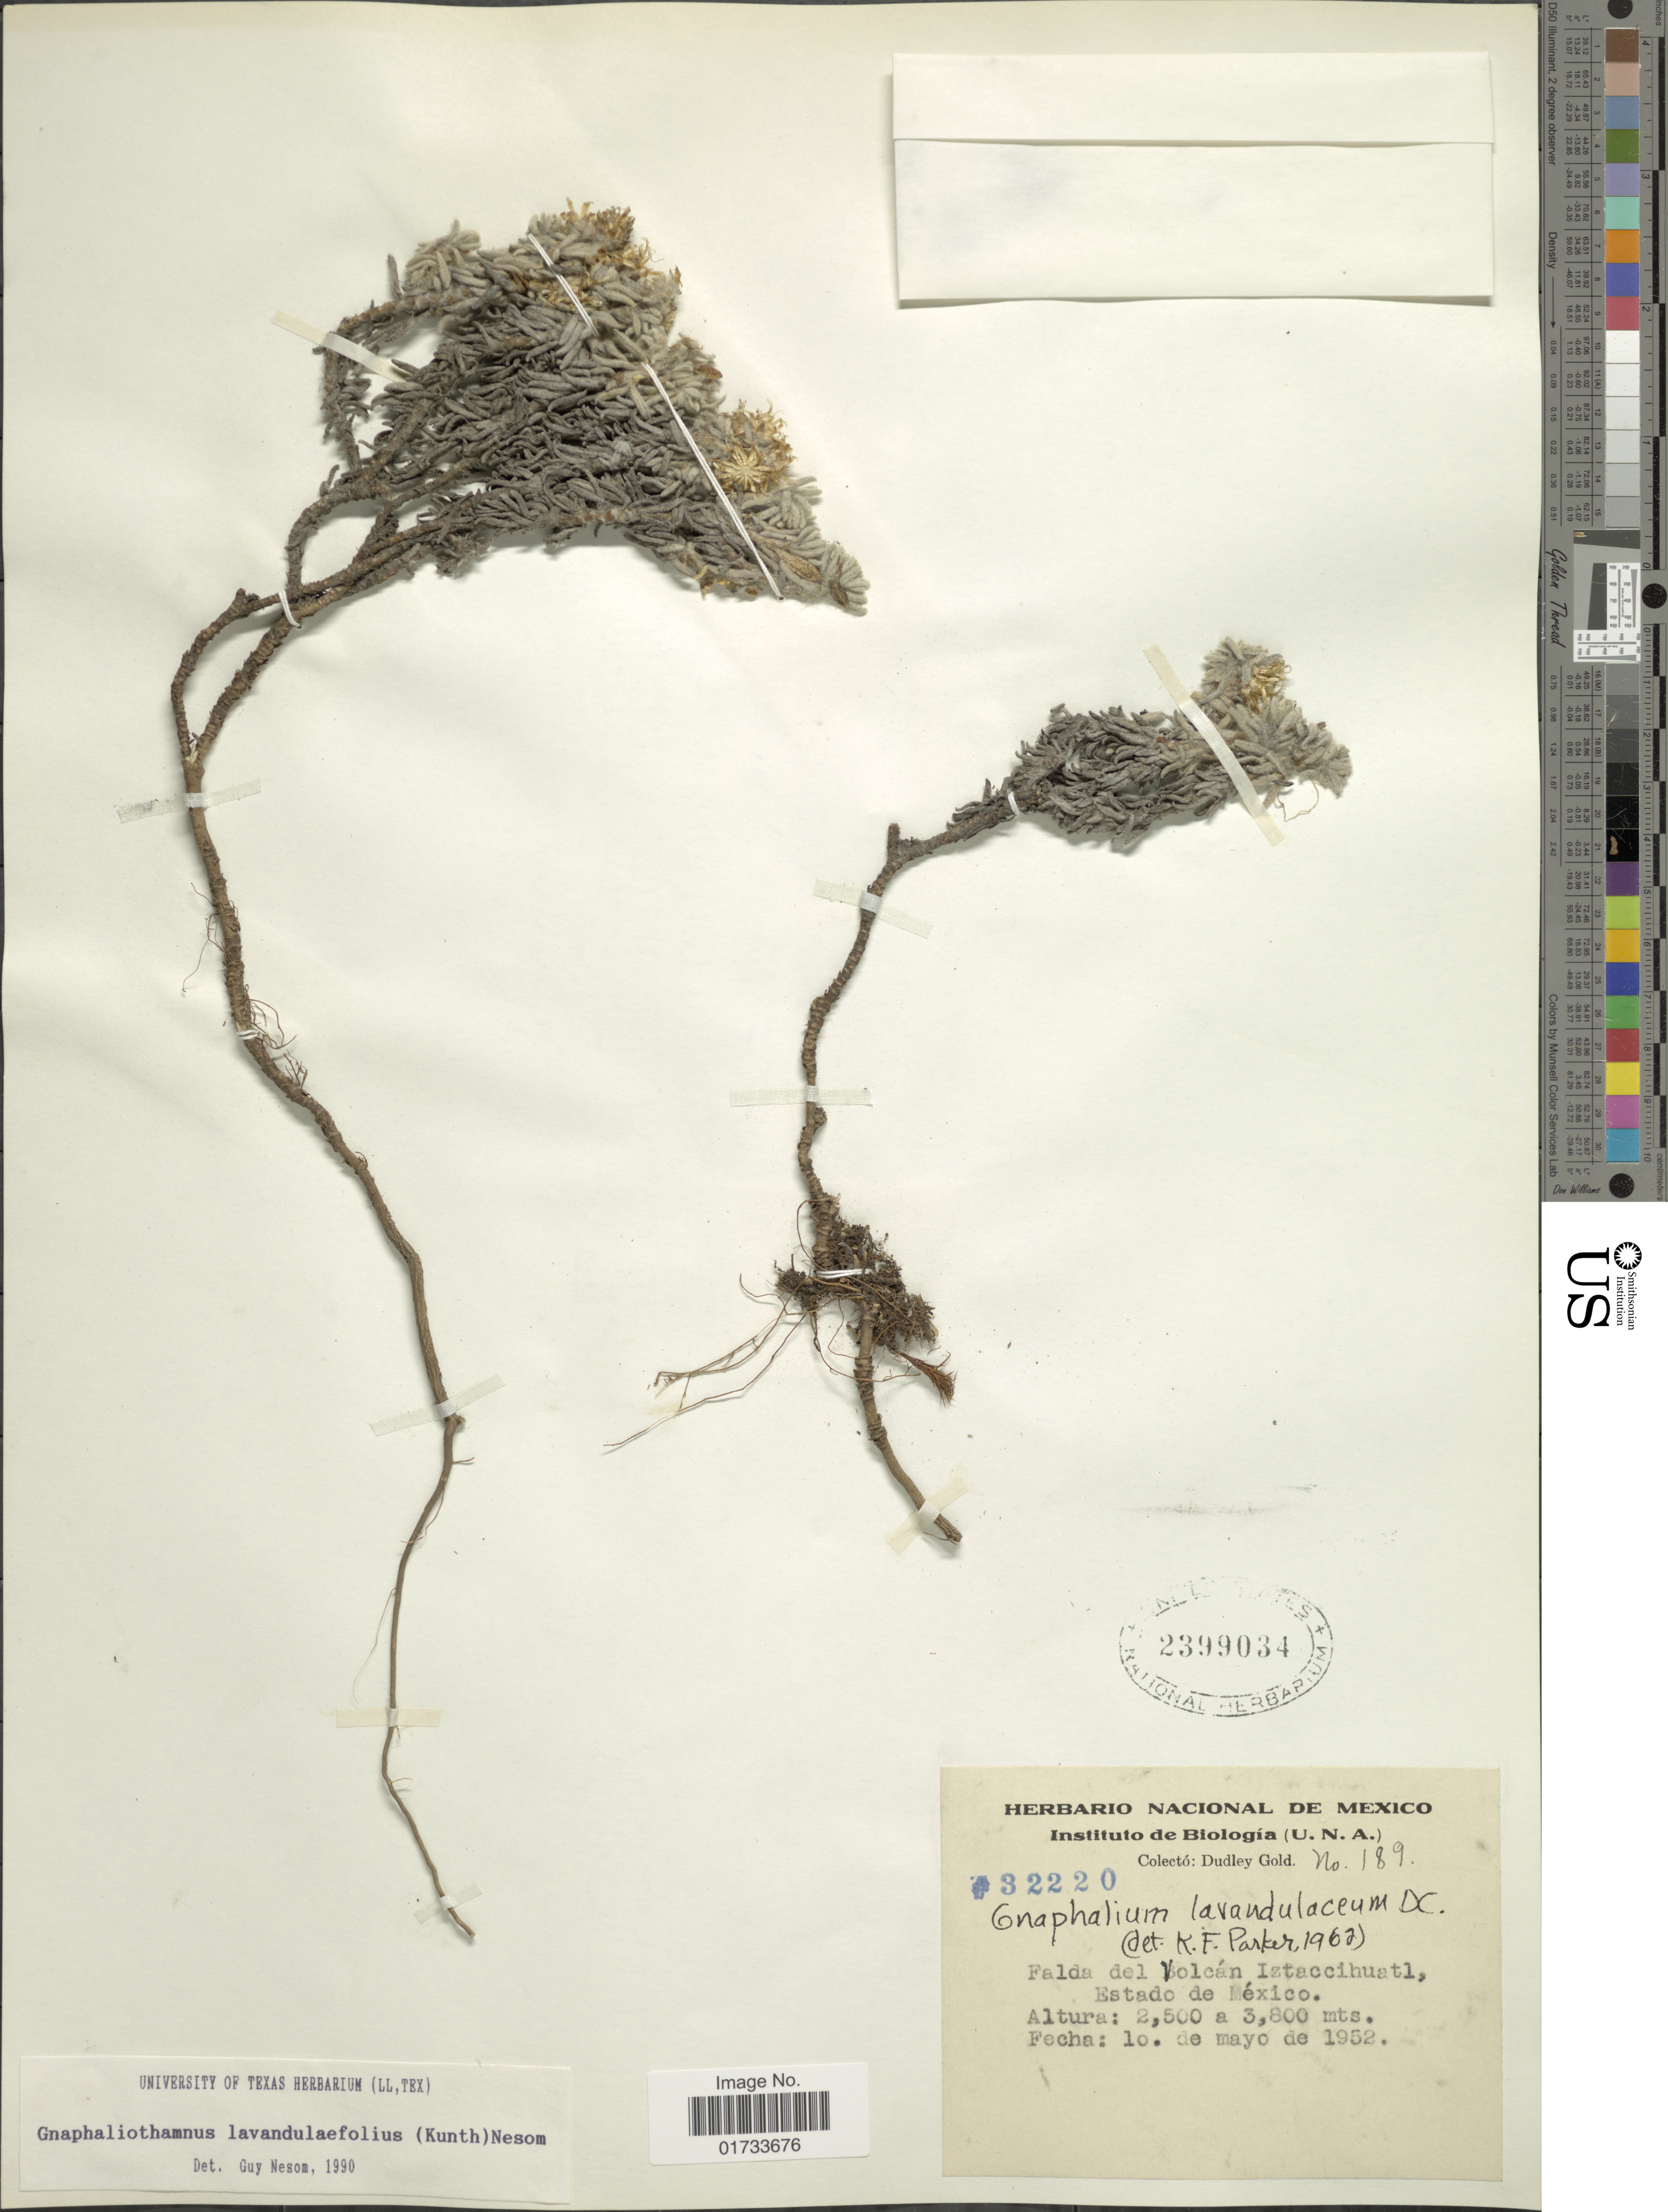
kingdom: Plantae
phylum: Tracheophyta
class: Magnoliopsida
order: Asterales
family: Asteraceae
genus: Chionolaena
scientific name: Chionolaena lavandulifolia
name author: (Kunth) Benth. & Hook.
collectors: D. Gold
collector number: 189/32220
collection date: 1952-05-10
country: Mexico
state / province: México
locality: Falde del Volcán Iztaccihautl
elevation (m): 2500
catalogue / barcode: US 2399034